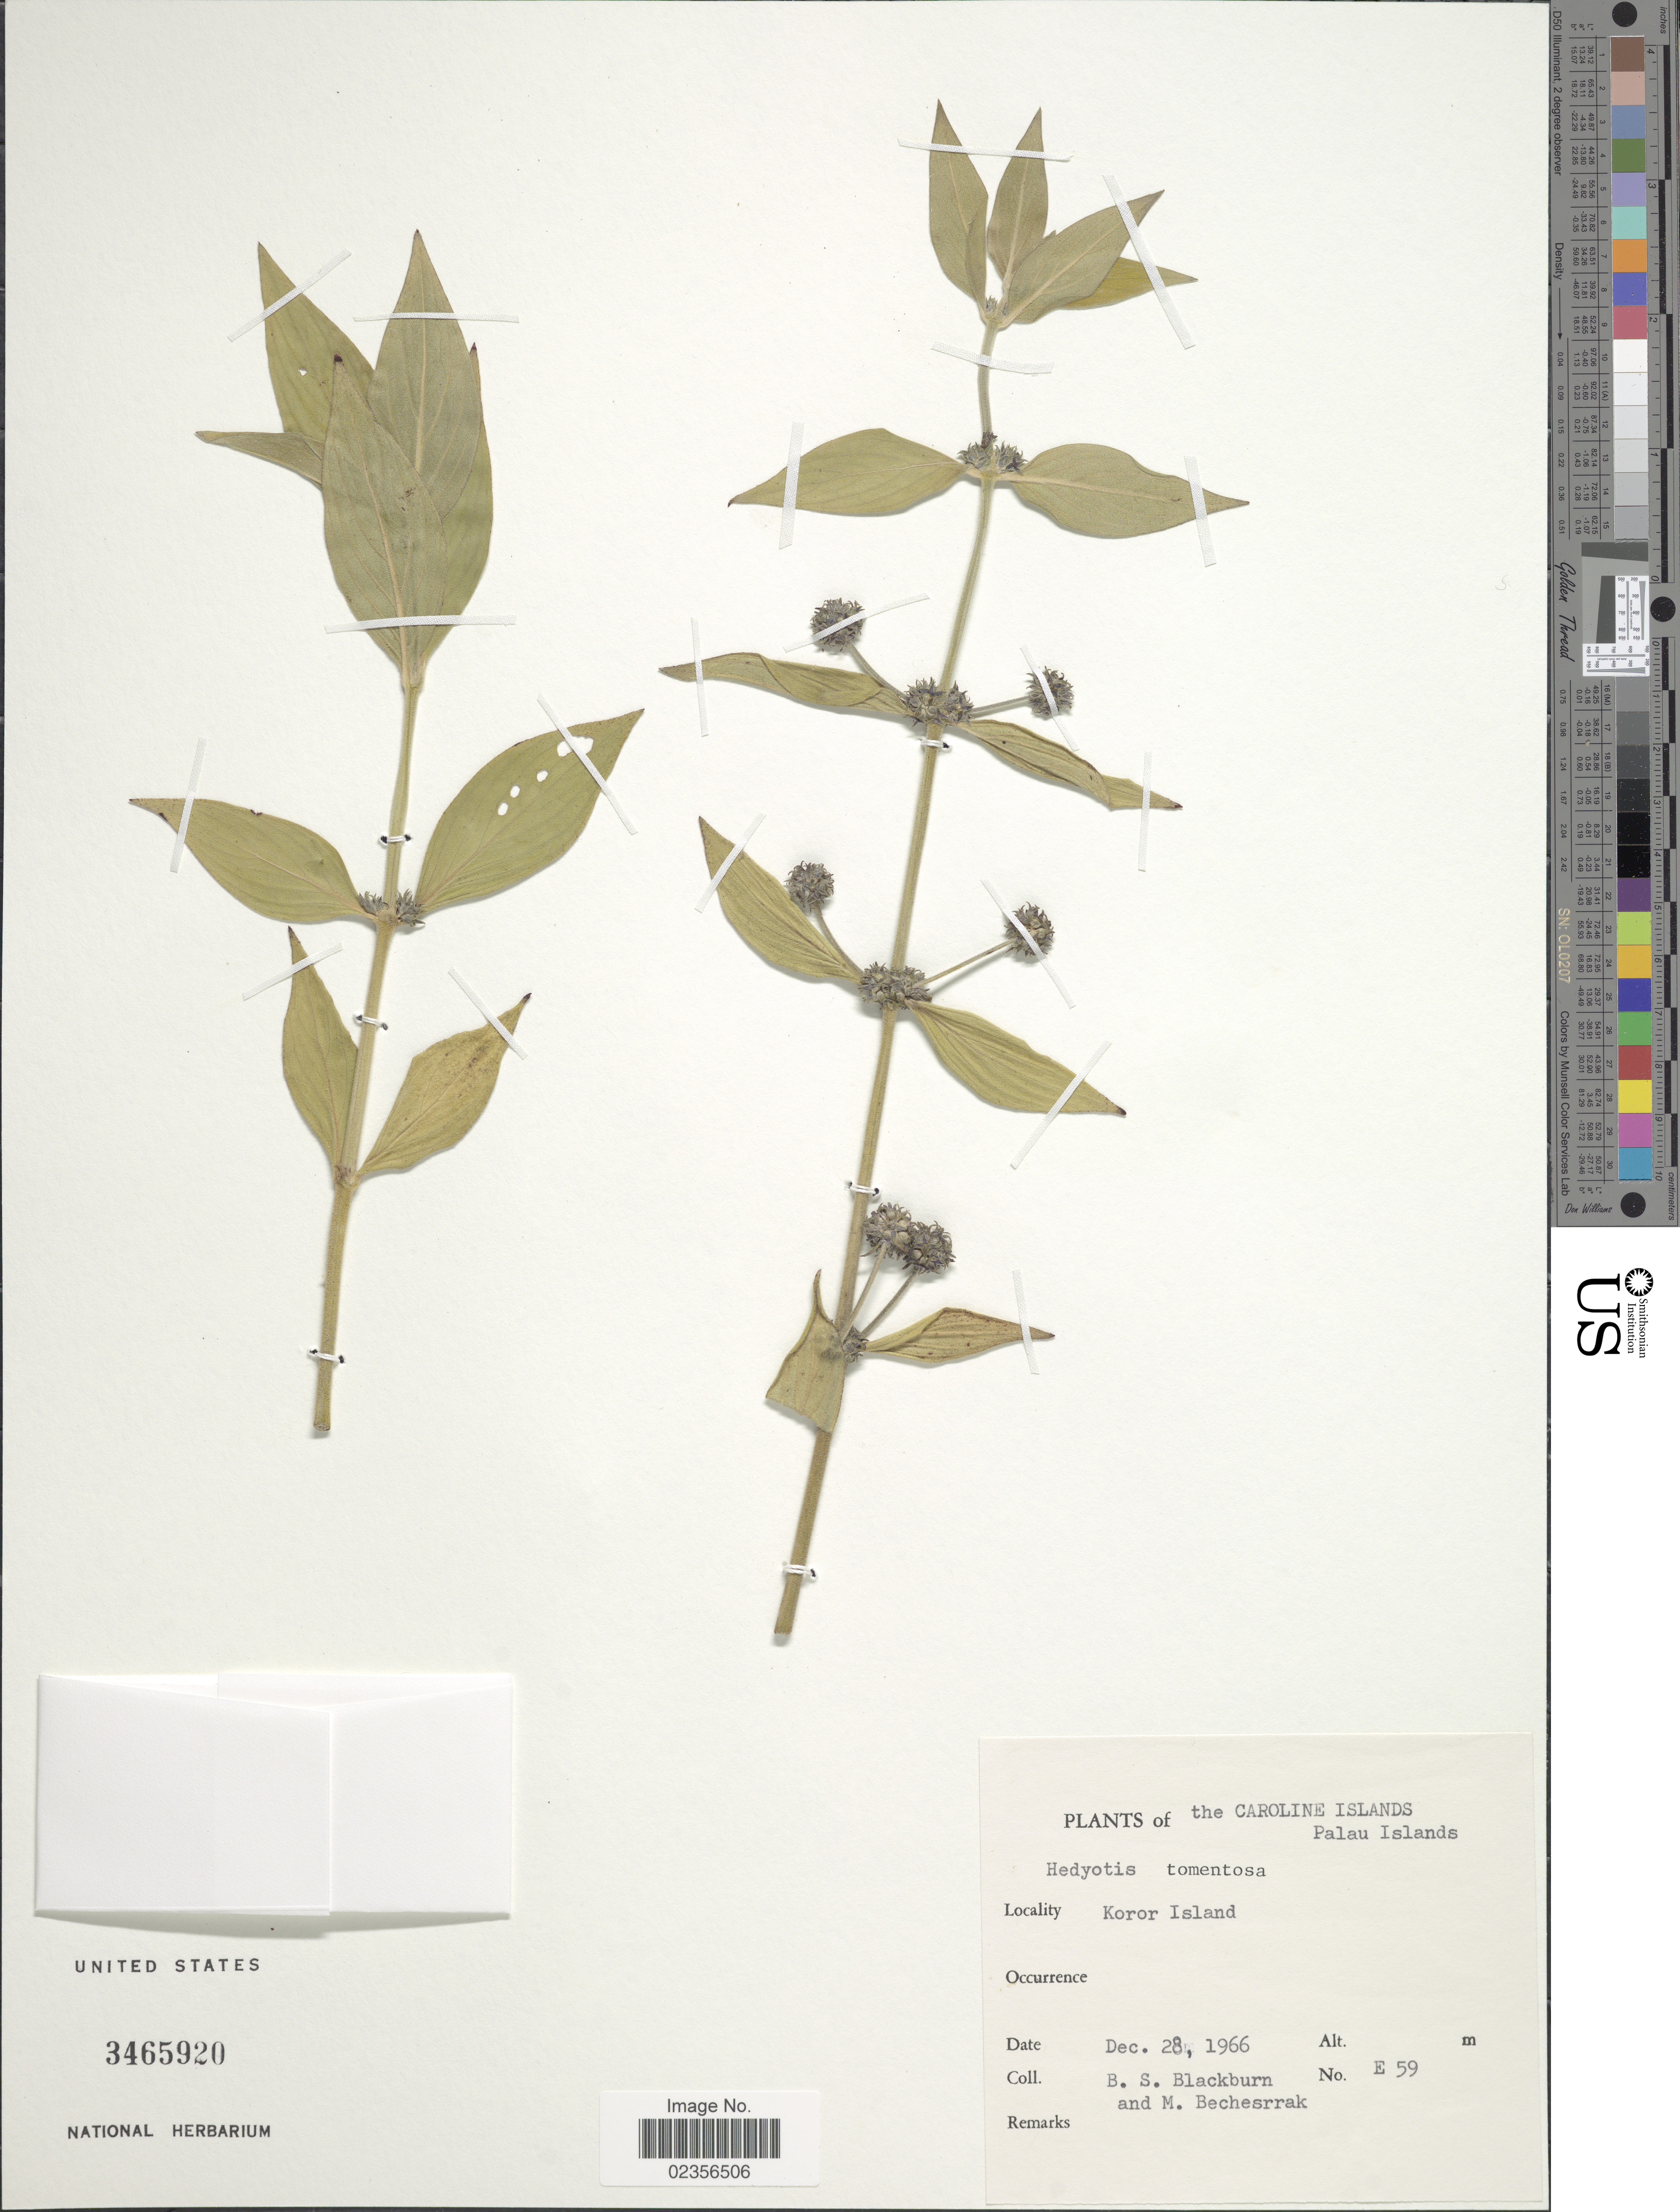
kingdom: Plantae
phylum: Tracheophyta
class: Magnoliopsida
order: Gentianales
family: Rubiaceae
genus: Hedyotis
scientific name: Hedyotis tomentosa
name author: (Valeton) Hosok.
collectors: B. S. Blackburn & M. Bechesrrak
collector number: E 59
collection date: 1966-12-28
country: Palau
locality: Caroline Islands. Palau Islands. Koror Island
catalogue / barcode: US 3465920